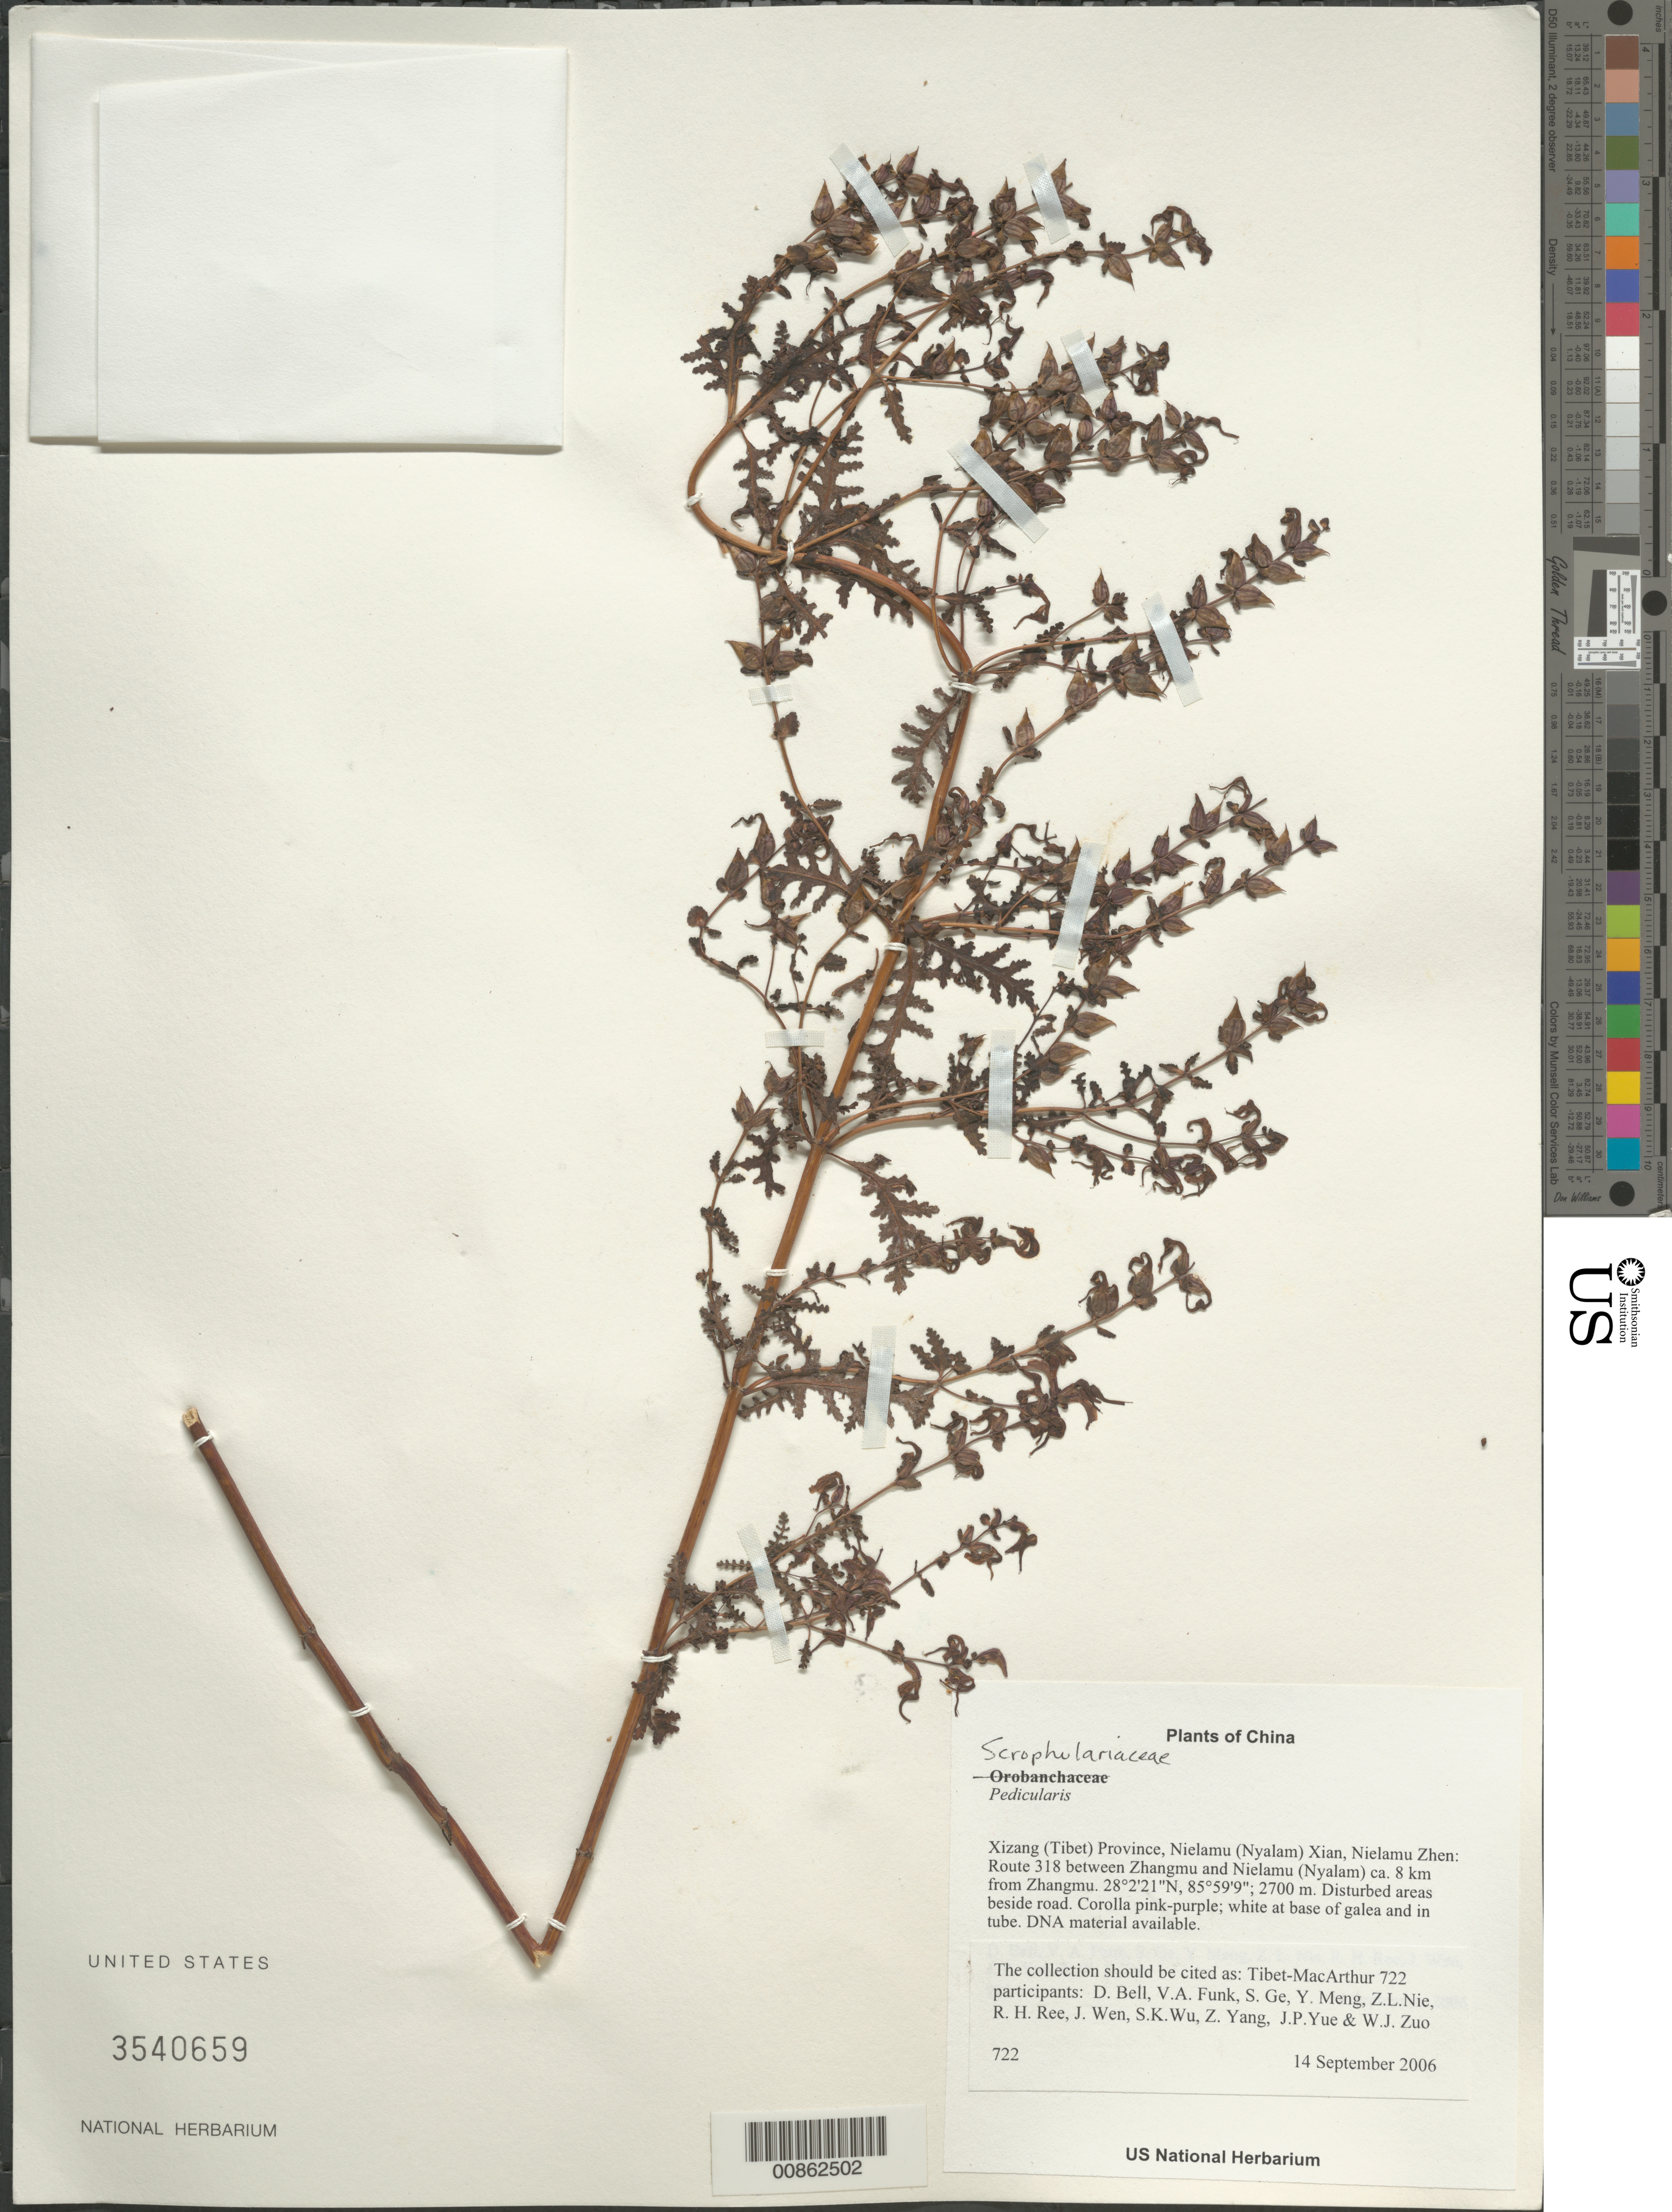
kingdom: Plantae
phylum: Tracheophyta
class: Magnoliopsida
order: Lamiales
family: Orobanchaceae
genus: Pedicularis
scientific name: Pedicularis sp.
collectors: Tibet-MacArthur, D. A. Bell, V. Funk, S. Ge, Y. Meng, Z. Nie, R. Ree, J. Wen, J. Yue & W. Zuo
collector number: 722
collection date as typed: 14 Sep 2006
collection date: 2006-09-14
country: China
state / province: Xizang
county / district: Nielamu (Nyalam) Xian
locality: Nielamu Zhen. Route 318 between Zhangmu and Nielamu (Nyalam) ca. 8 km from Zhangmu.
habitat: Rocky slope with scattered shrubs. Disturbed areas beside road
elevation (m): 2700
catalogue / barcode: US 3540659